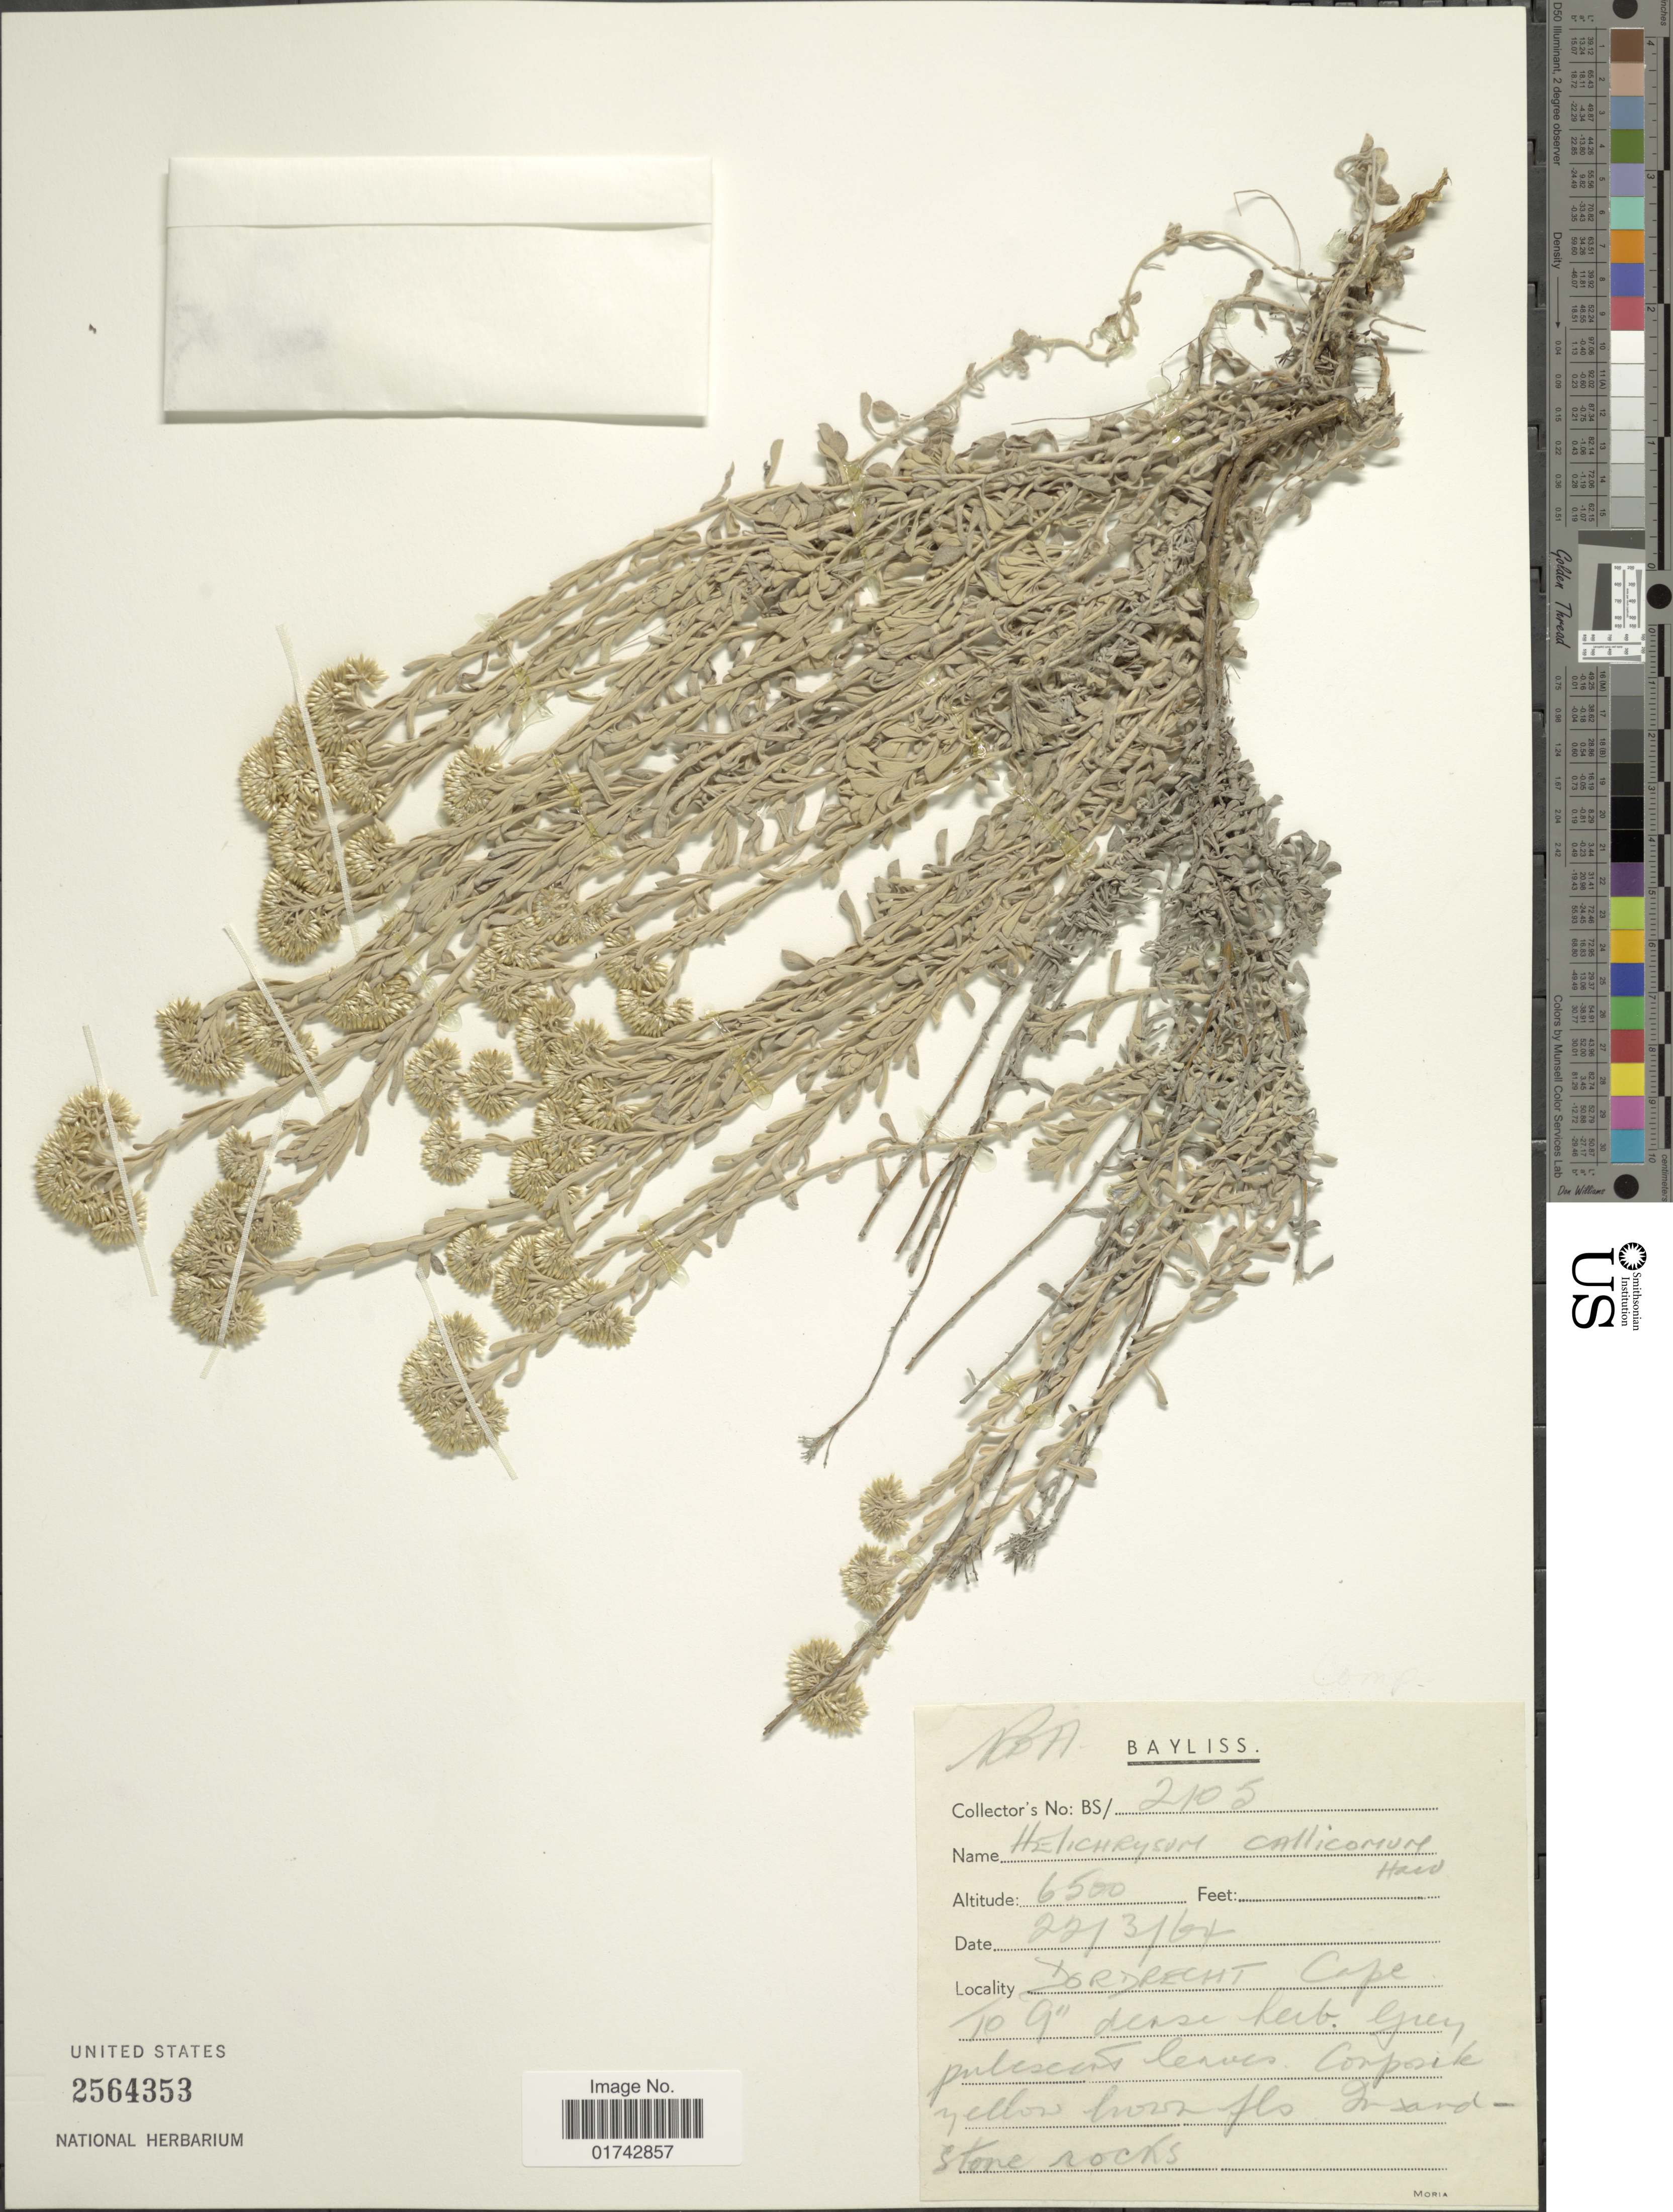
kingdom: Plantae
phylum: Tracheophyta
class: Magnoliopsida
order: Asterales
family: Asteraceae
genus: Helichrysum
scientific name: Helichrysum callicomum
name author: Harv.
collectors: R. Bayliss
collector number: BS/2105?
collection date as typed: Transcribed d/m/y: 22/3/64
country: South Africa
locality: Dordrecht Cape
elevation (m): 1981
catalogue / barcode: US 2564353